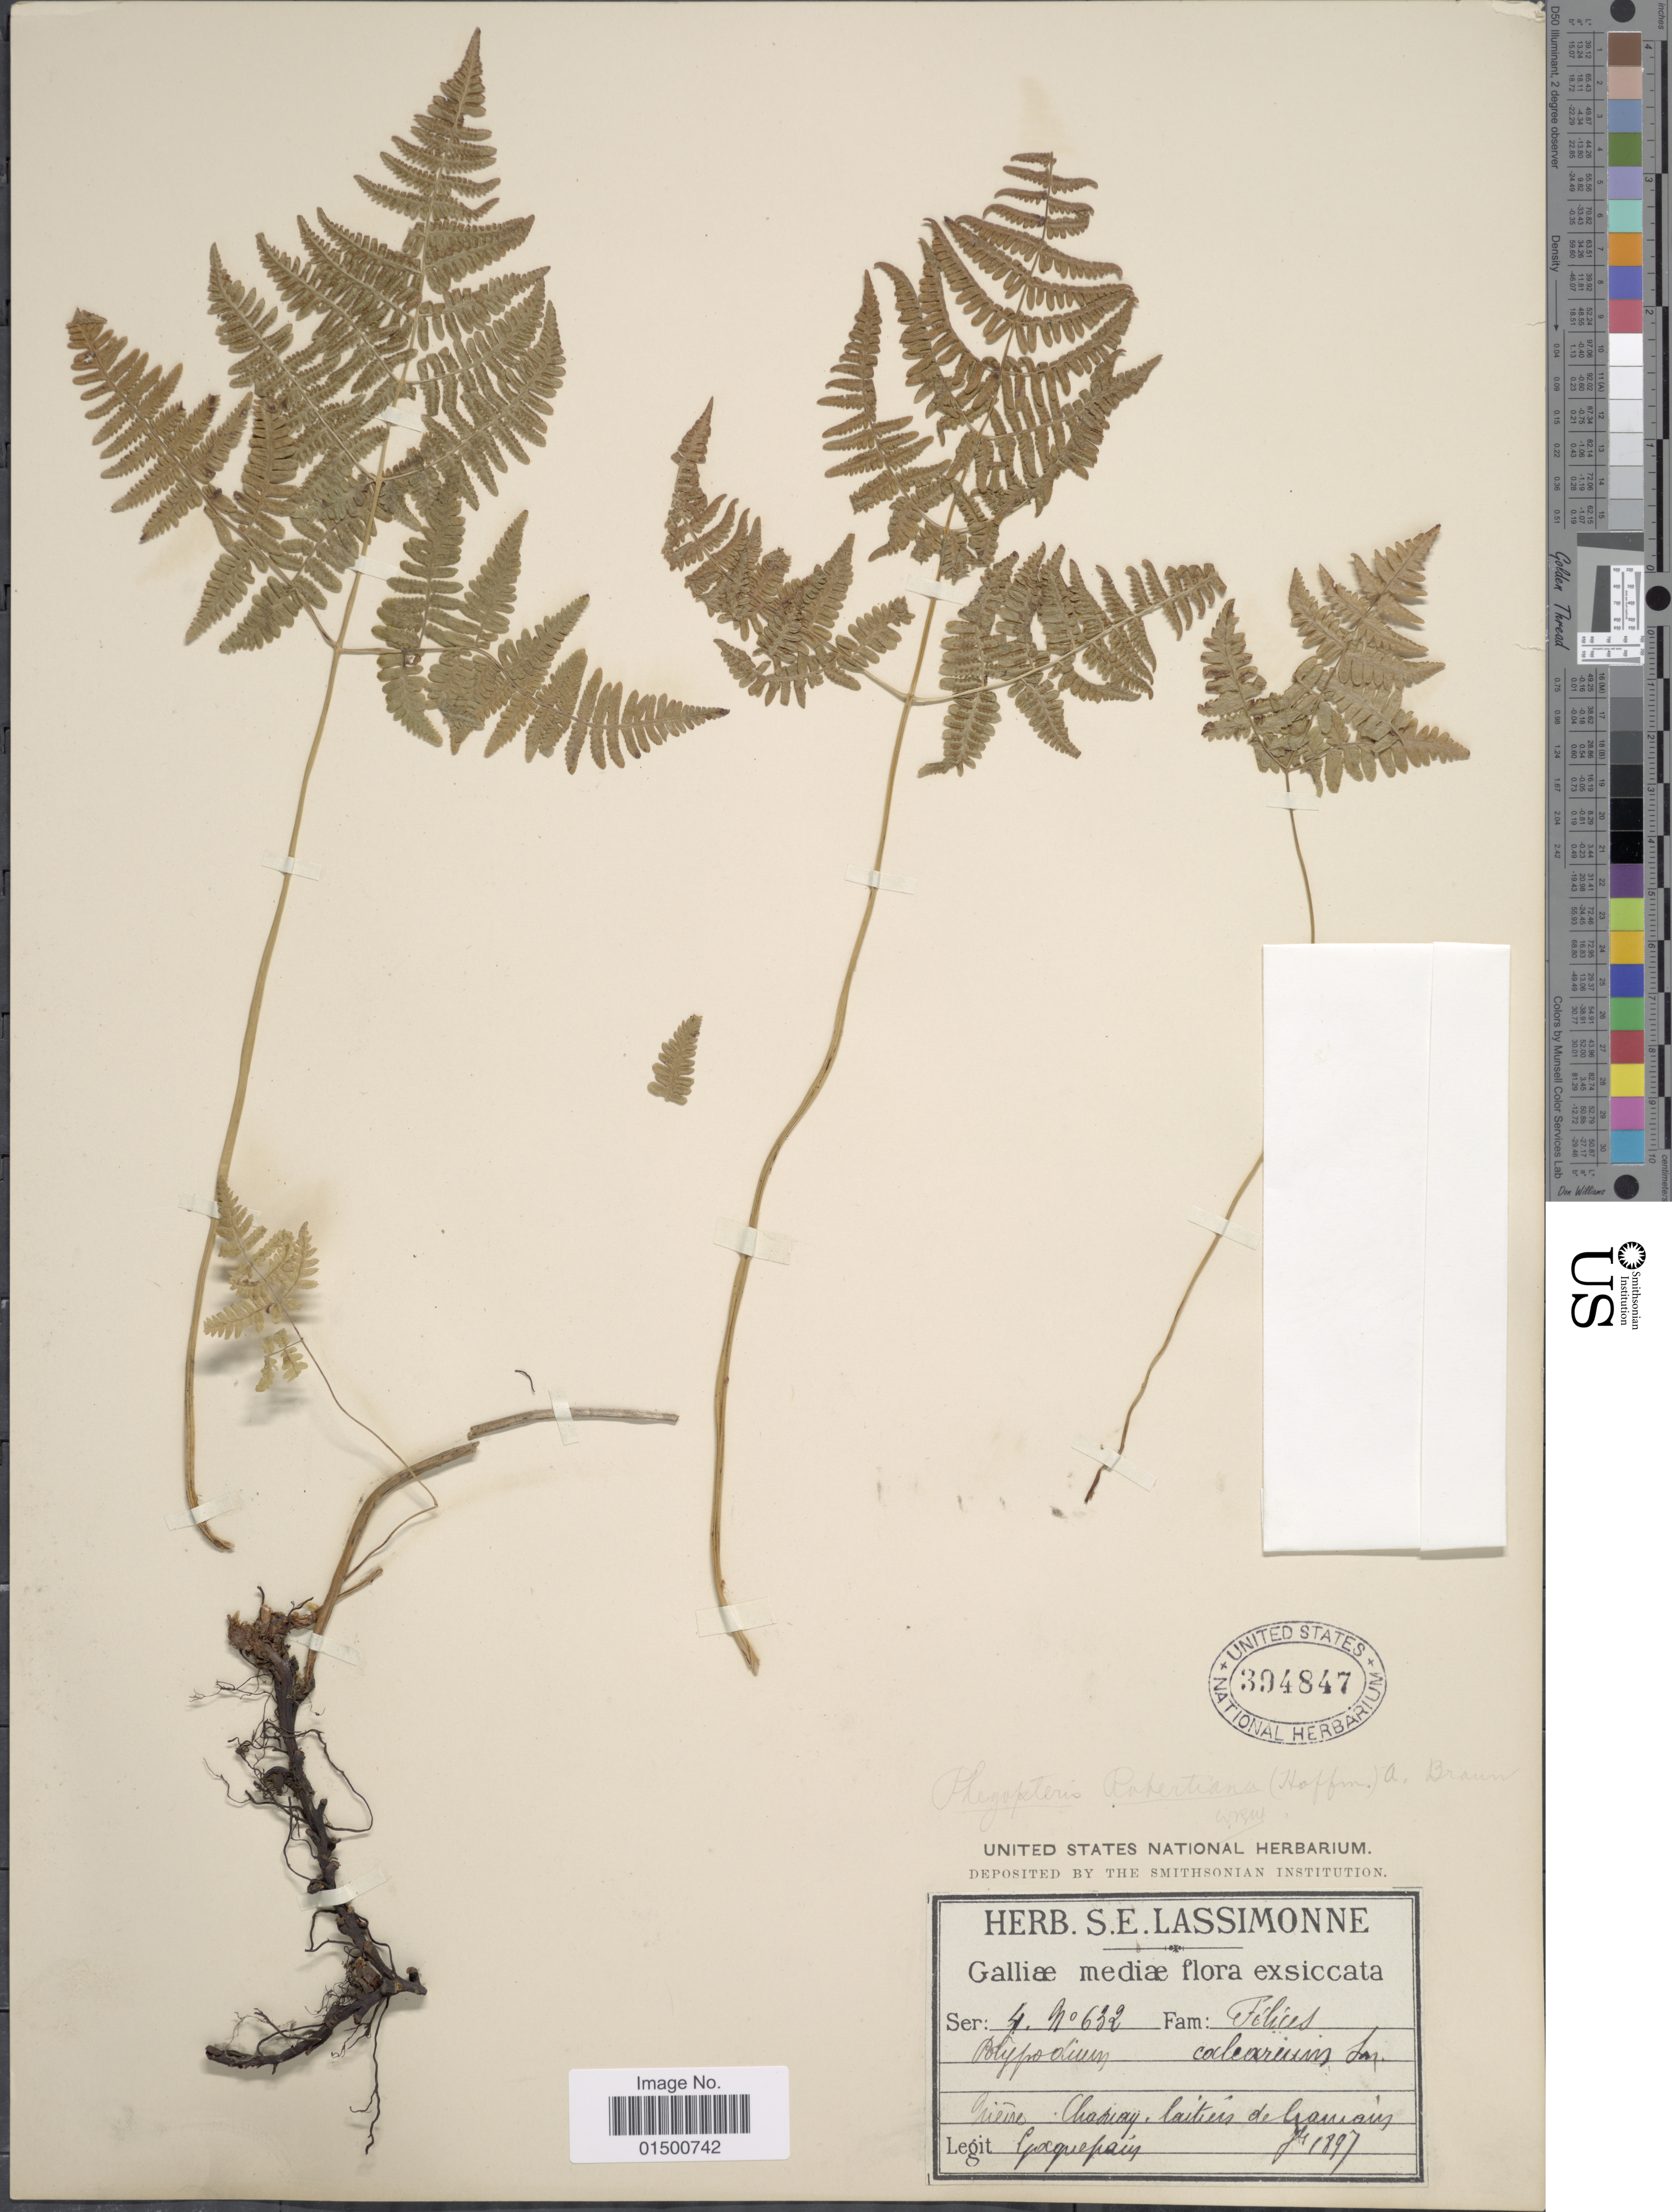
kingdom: Plantae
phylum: Tracheophyta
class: Polypodiopsida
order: Polypodiales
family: Cystopteridaceae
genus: Gymnocarpium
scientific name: Gymnocarpium robertianum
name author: (Hoffm.) Newman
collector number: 632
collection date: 1897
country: Austria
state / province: Wien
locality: Griese, Chariay, laiteres de Canais [interpreted]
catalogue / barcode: US 394847